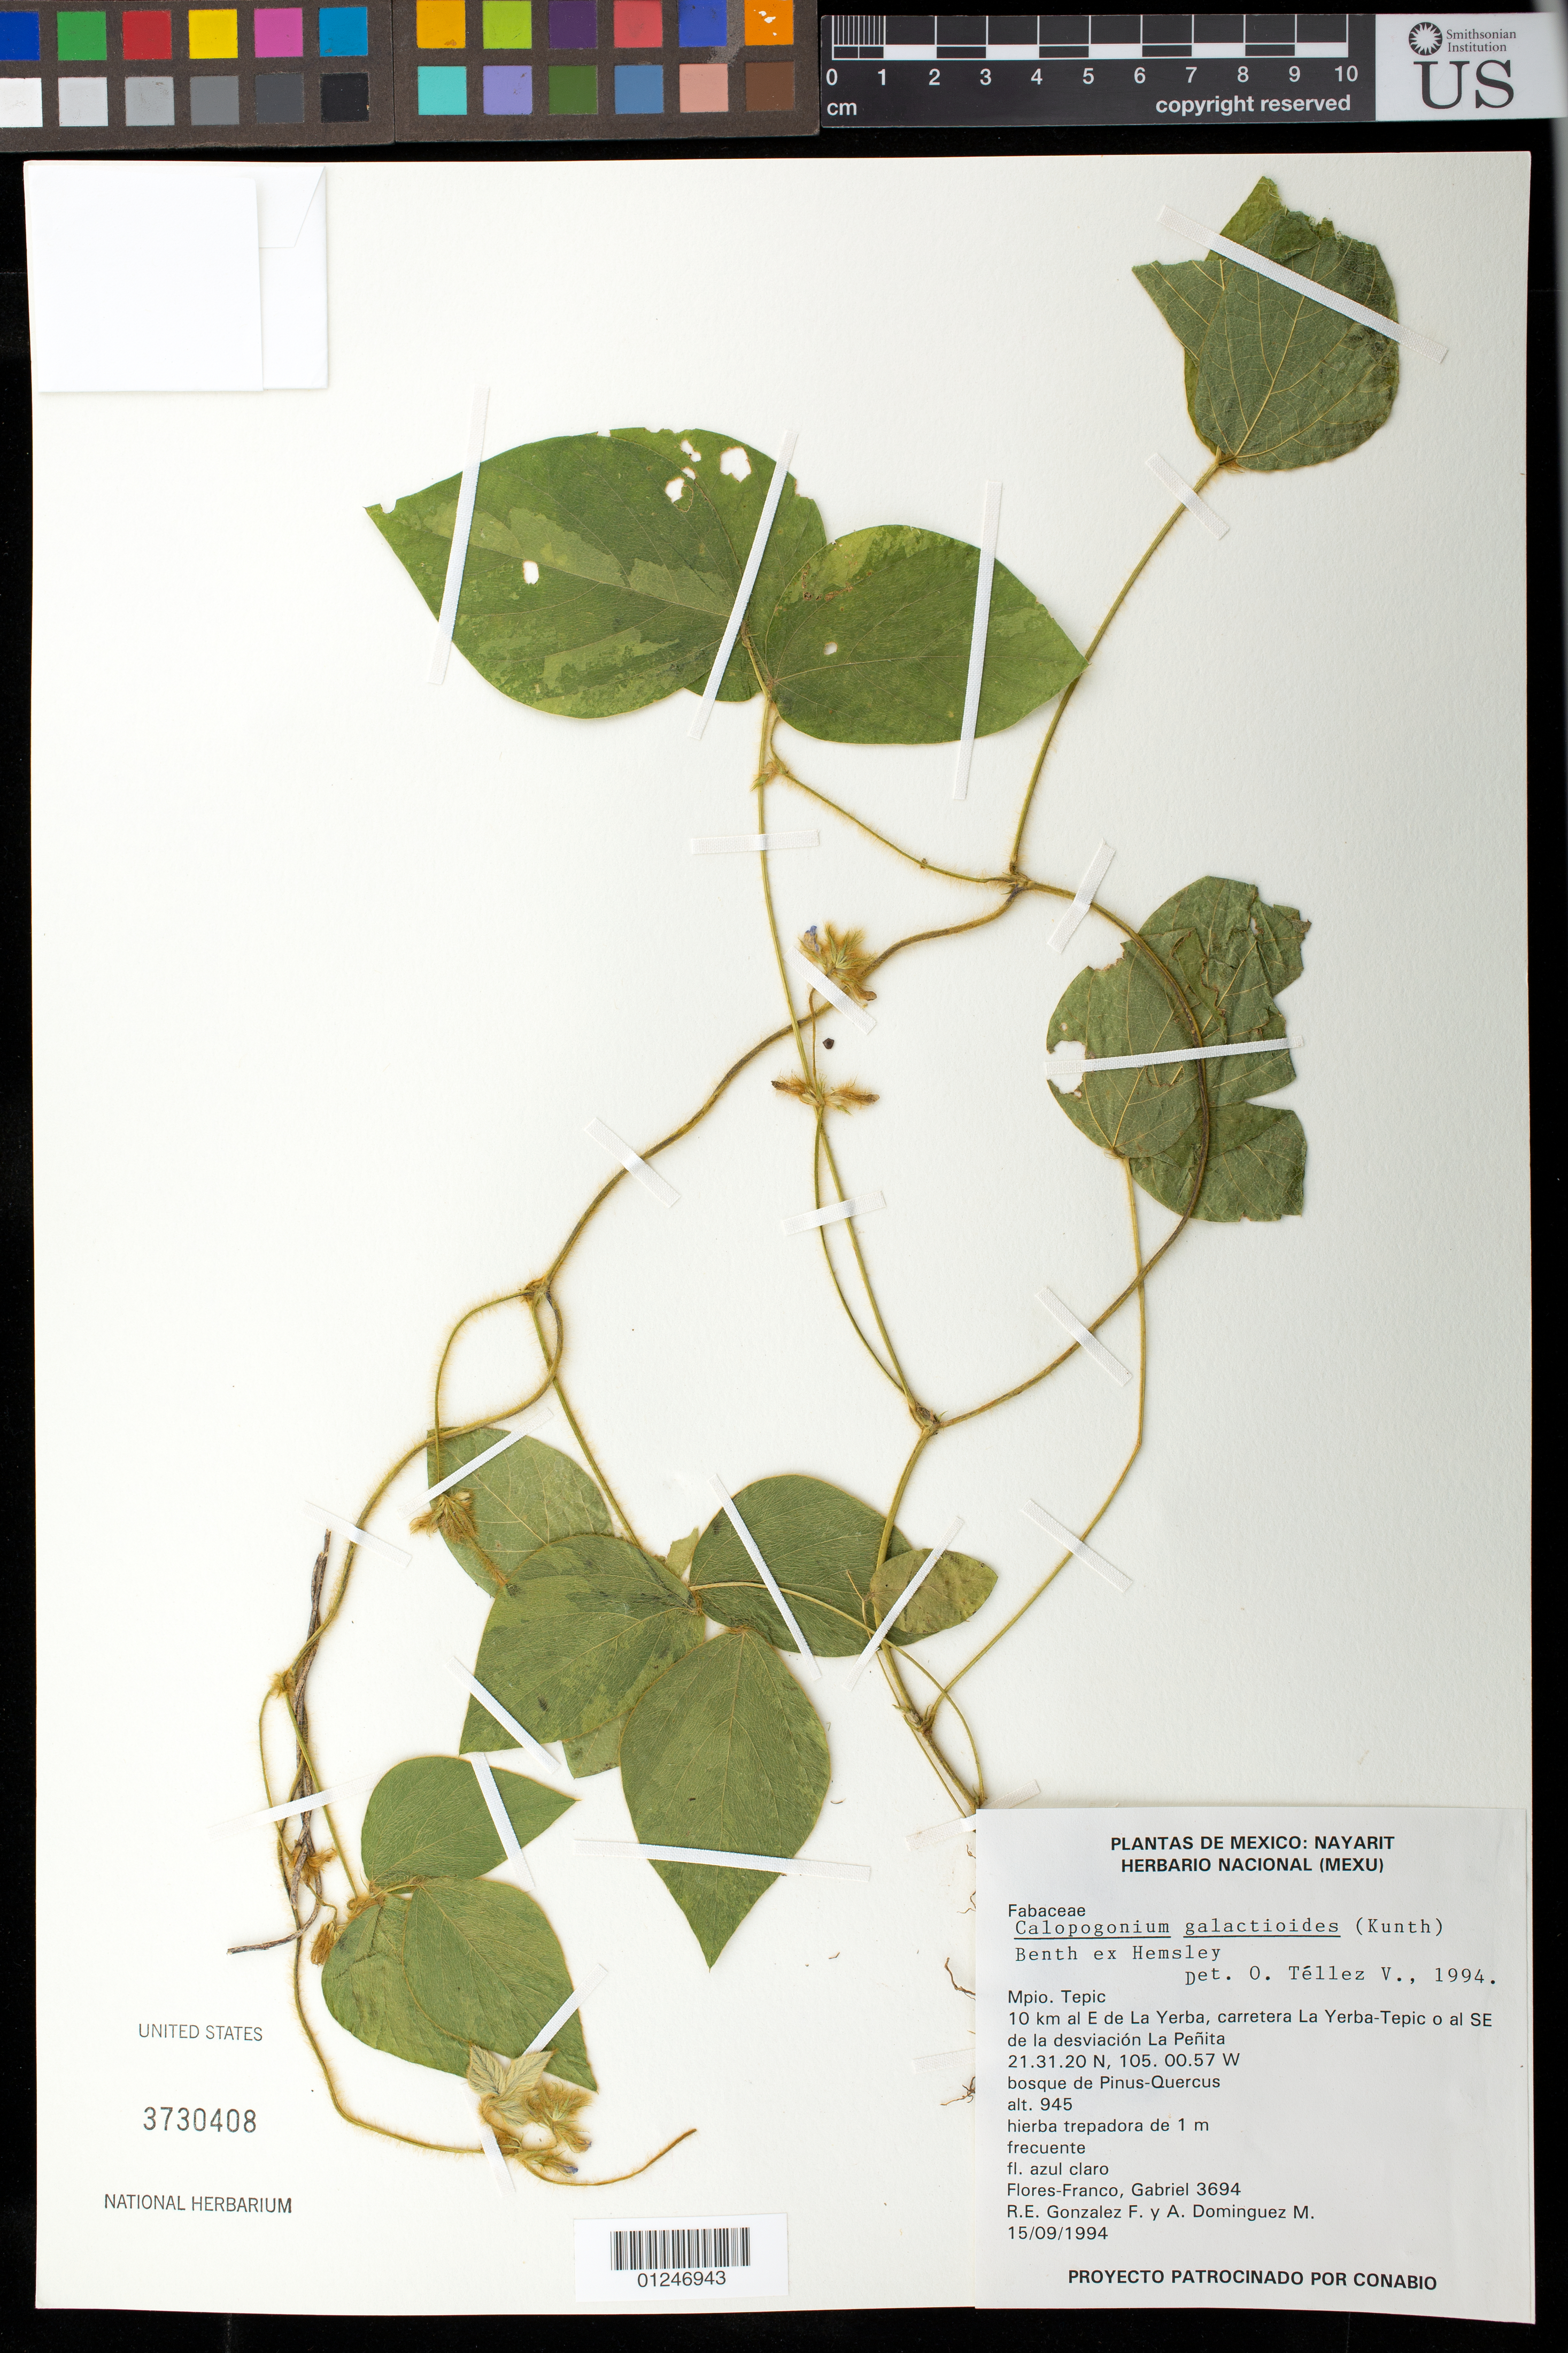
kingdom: Plantae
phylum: Tracheophyta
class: Magnoliopsida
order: Fabales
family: Fabaceae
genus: Calopogonium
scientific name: Calopogonium galactoides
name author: (Kunth) Benth. ex Hemsl.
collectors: G. Flores F., R. E. Gonzalez F. & A. Dominguez M.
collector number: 3694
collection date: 1994-09-15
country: Mexico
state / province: Nayarit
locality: Mpio. Tepic. 10 km al E de La Yerba, carretera La Yerba-Tepic o al SE de la desviación La Peñita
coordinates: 21.31.20 N, 105.00.57 W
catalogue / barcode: US 3730408